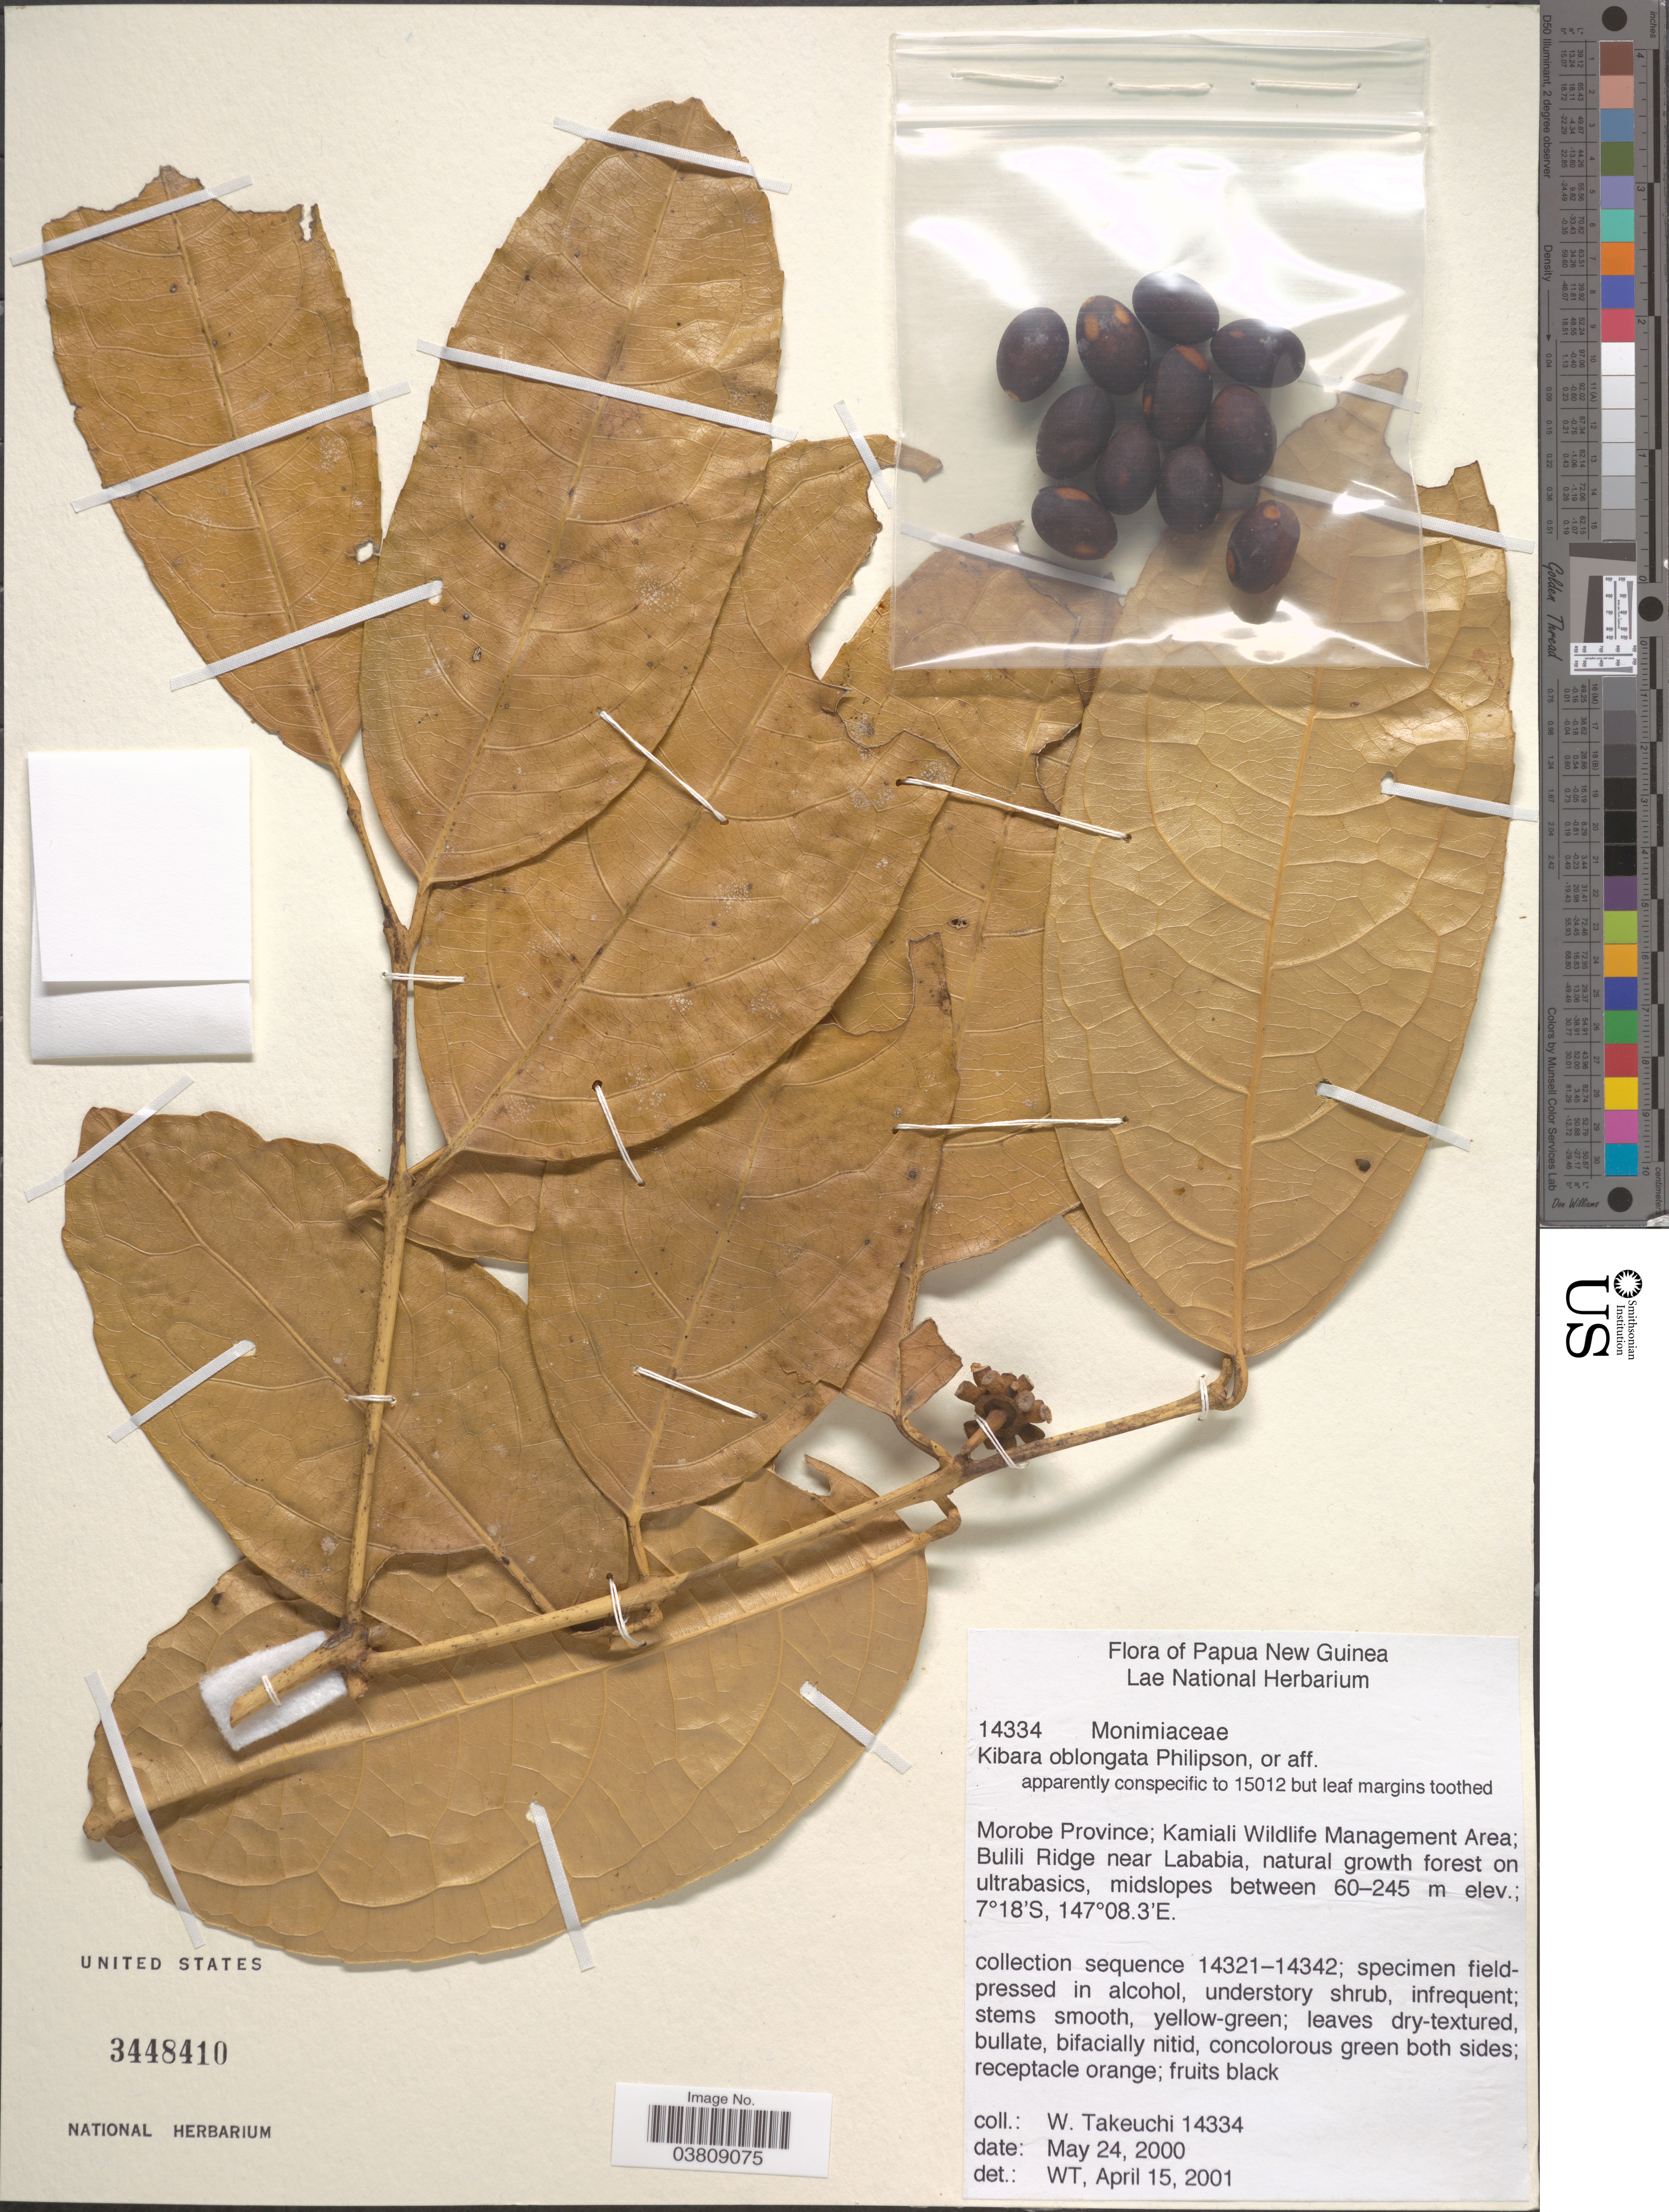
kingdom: Plantae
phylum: Tracheophyta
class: Magnoliopsida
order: Laurales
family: Monimiaceae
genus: Kibara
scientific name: Kibara oblongata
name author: Philipson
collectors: W. Takeuchi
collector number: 14334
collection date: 2000-05-24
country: Papua New Guinea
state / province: Morobe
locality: Kamiali Wildlife Management Area; Bulili Ridge near Lababia.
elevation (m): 60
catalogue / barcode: US 3448410